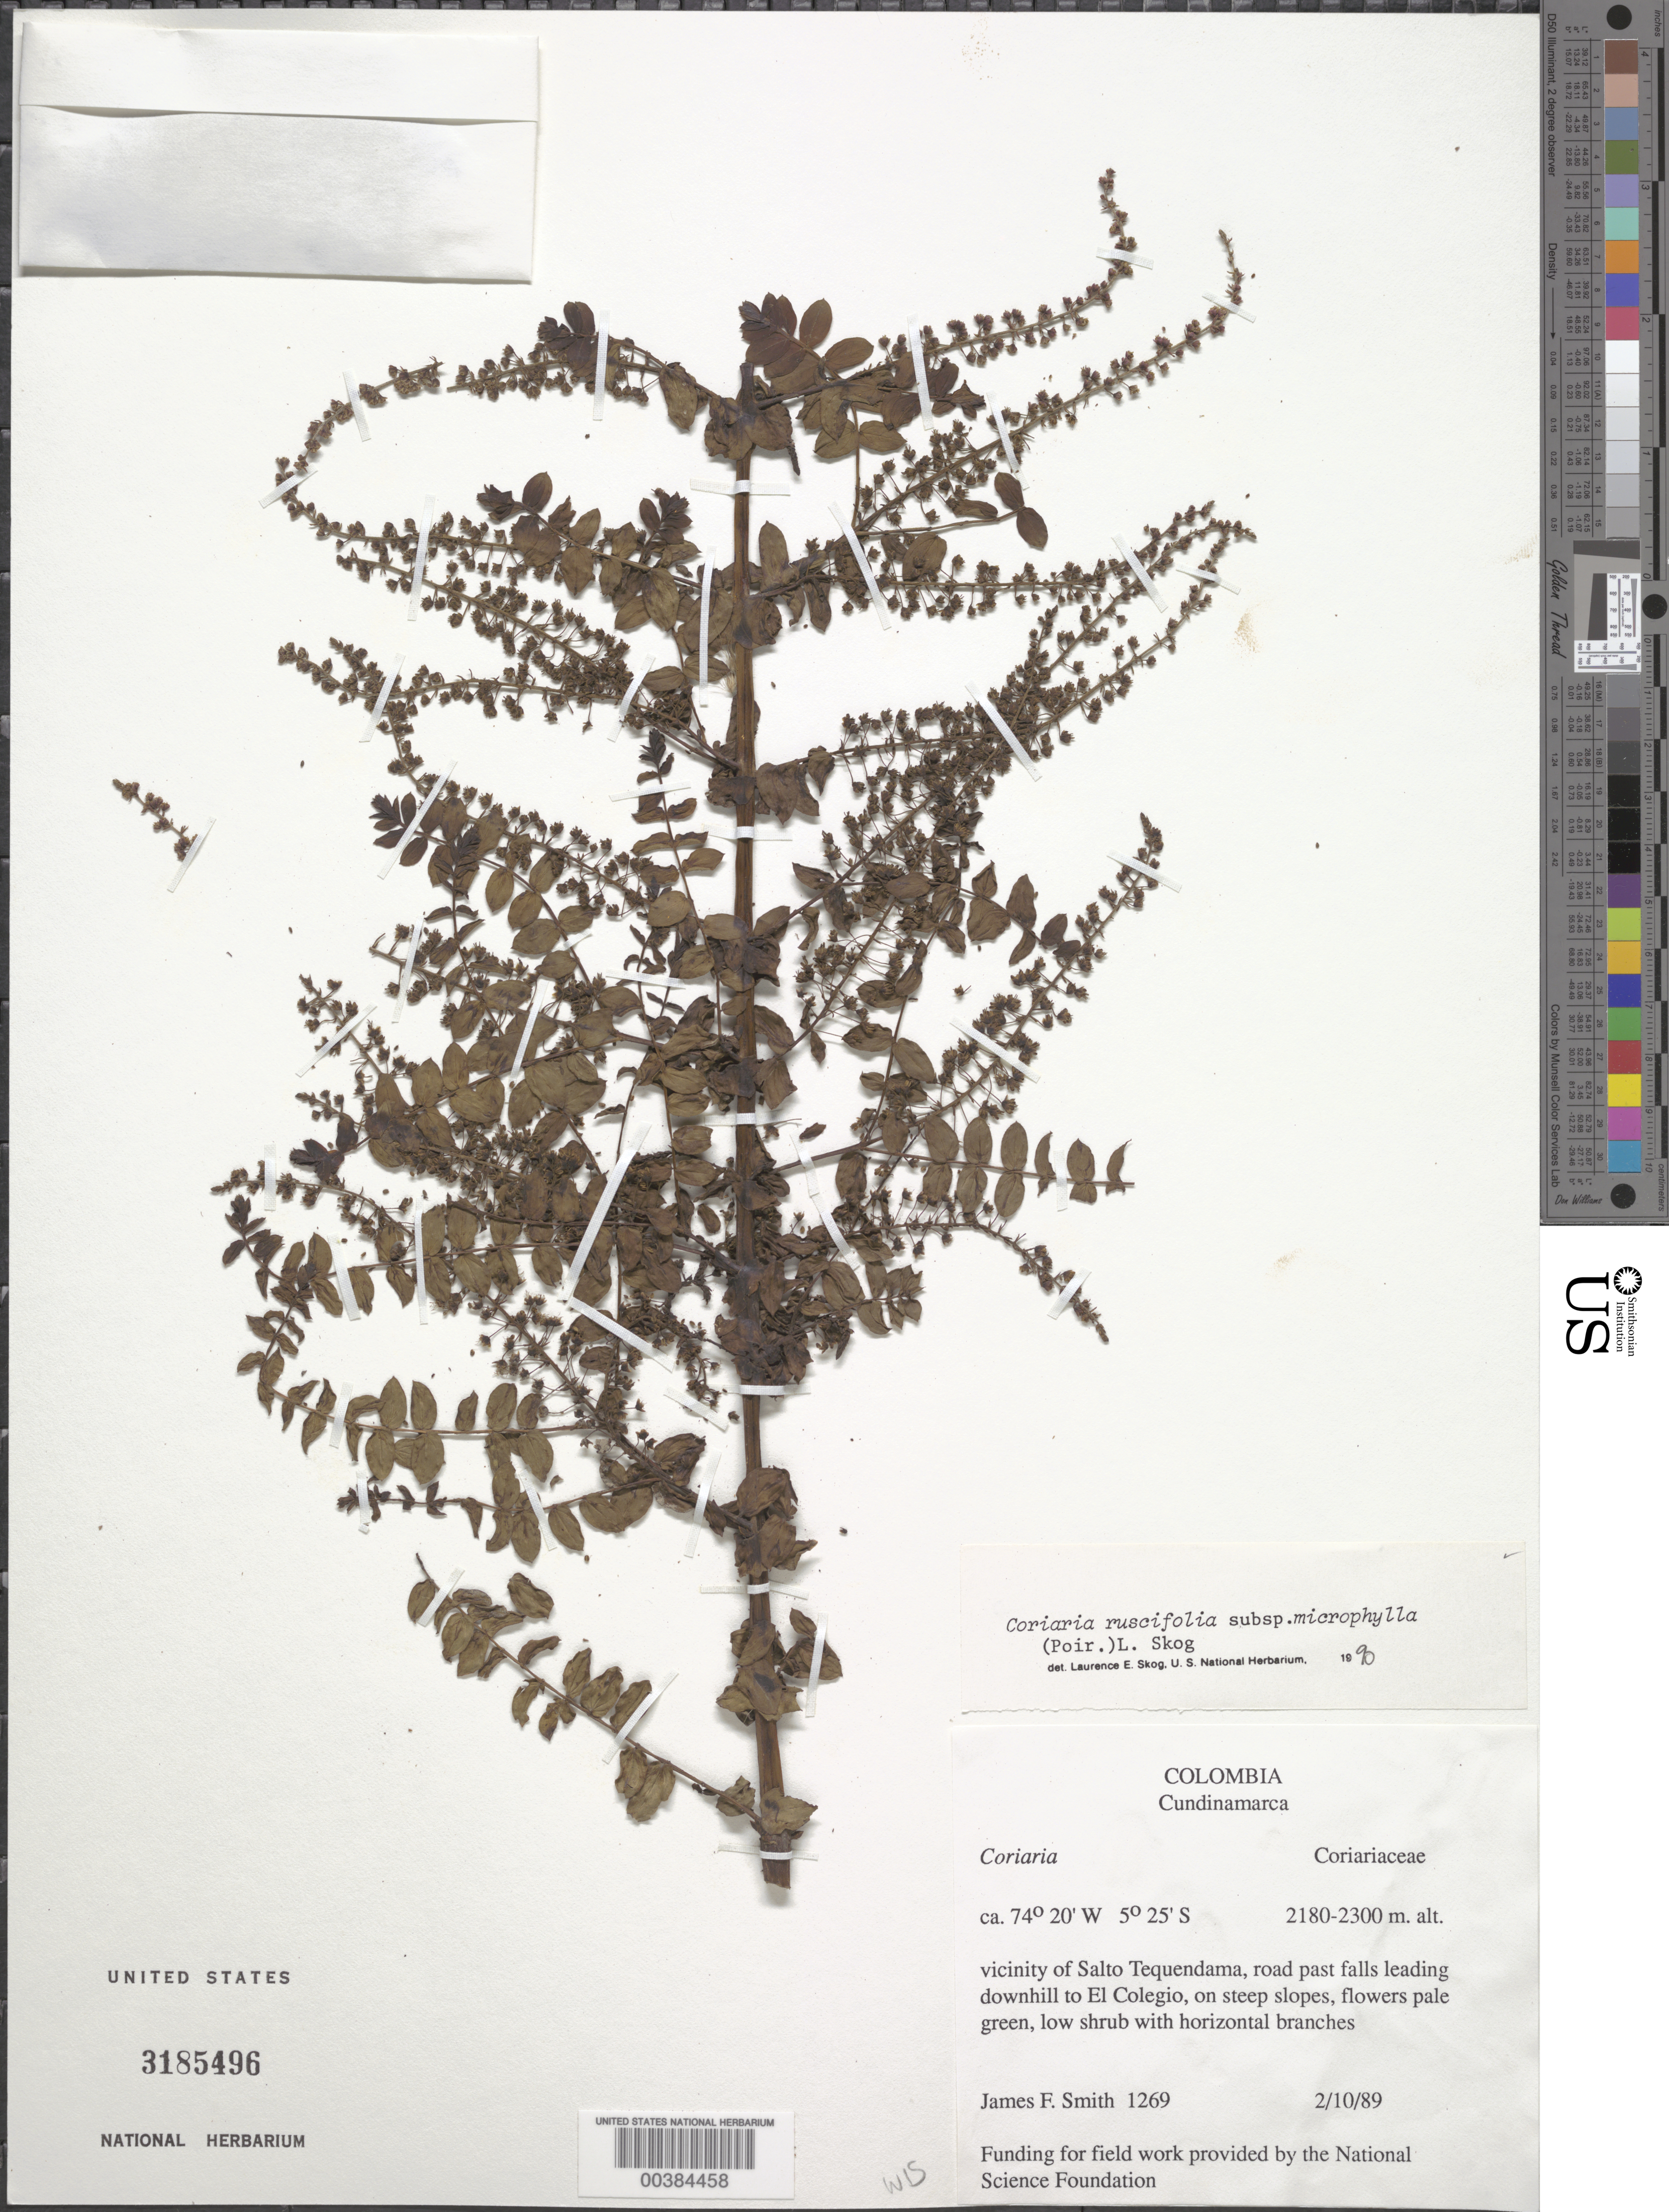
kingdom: Plantae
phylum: Tracheophyta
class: Magnoliopsida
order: Cucurbitales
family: Coriariaceae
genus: Coriaria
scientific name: Coriaria ruscifolia subsp. microphylla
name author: (Poir.) L.E. Skog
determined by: Skog, Laurence E.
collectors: J. F. Smith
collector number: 1269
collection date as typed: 10 Feb 1989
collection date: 1989-02-10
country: Colombia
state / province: Cundinamarca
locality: Salto Tequendama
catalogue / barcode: US 3185496